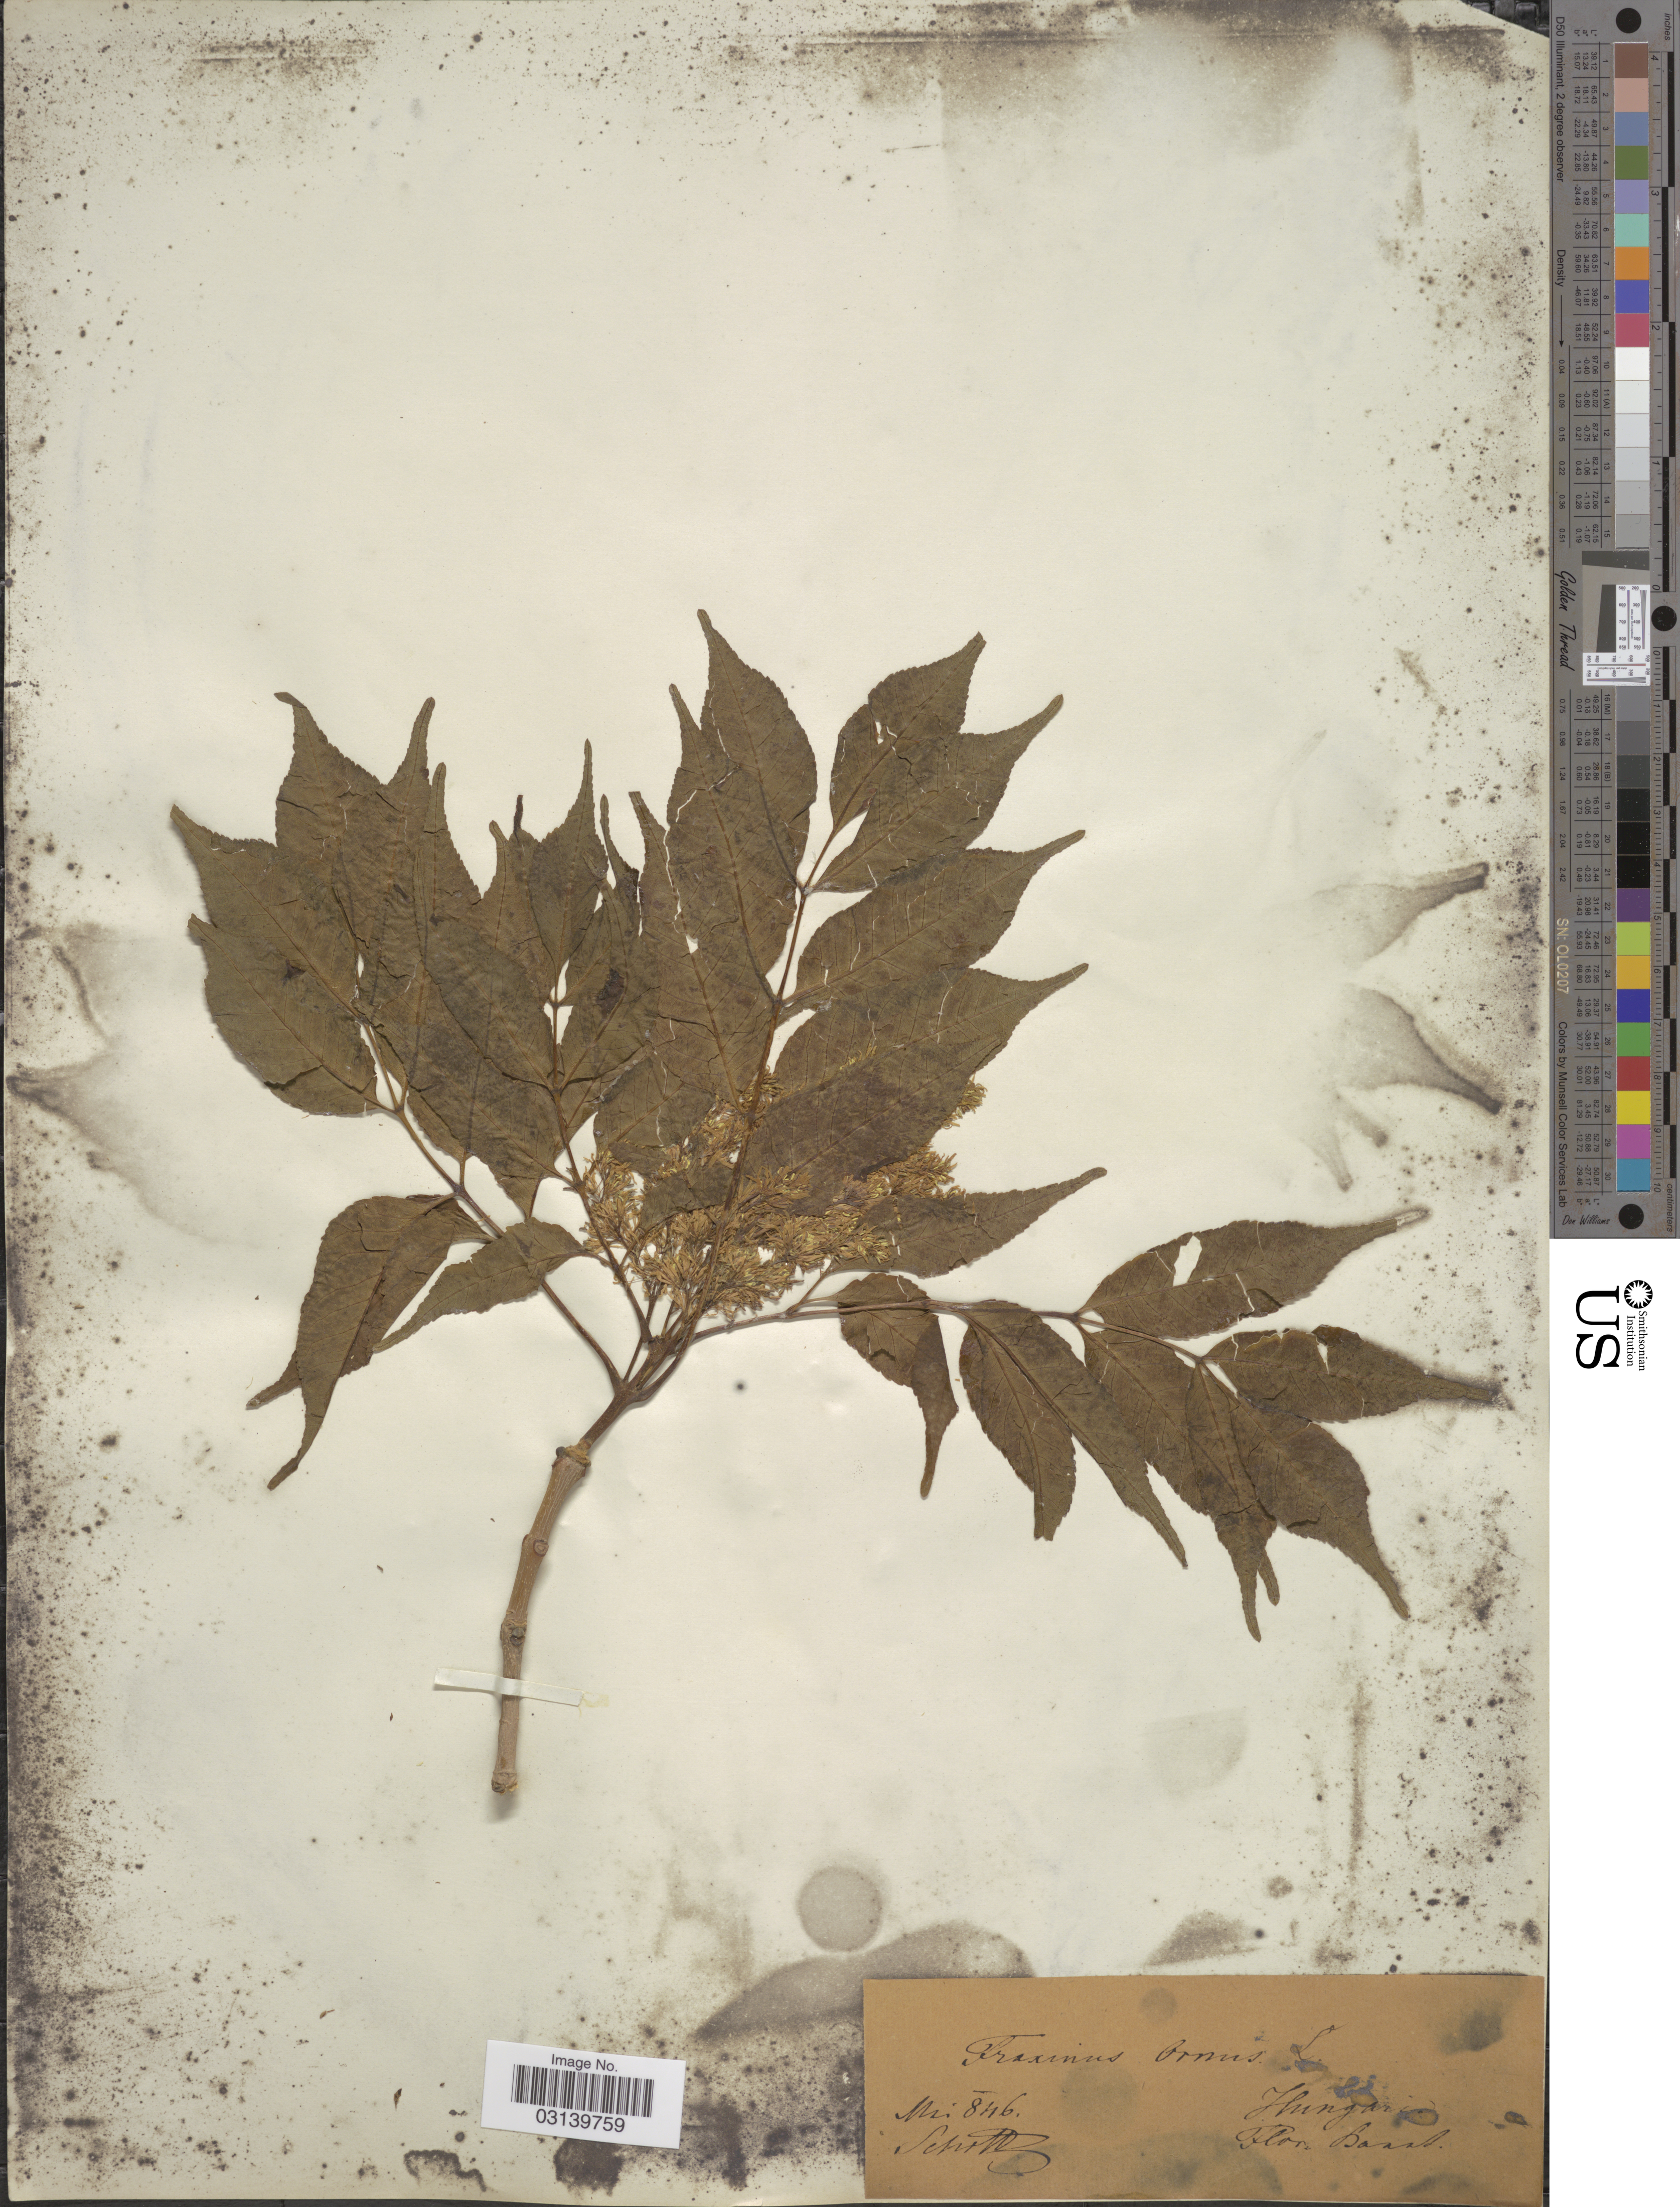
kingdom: Plantae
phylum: Tracheophyta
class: Magnoliopsida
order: Lamiales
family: Oleaceae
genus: Fraxinus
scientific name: Fraxinus ornus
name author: L.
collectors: -. Schottz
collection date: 1846-05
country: Hungary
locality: Banat.